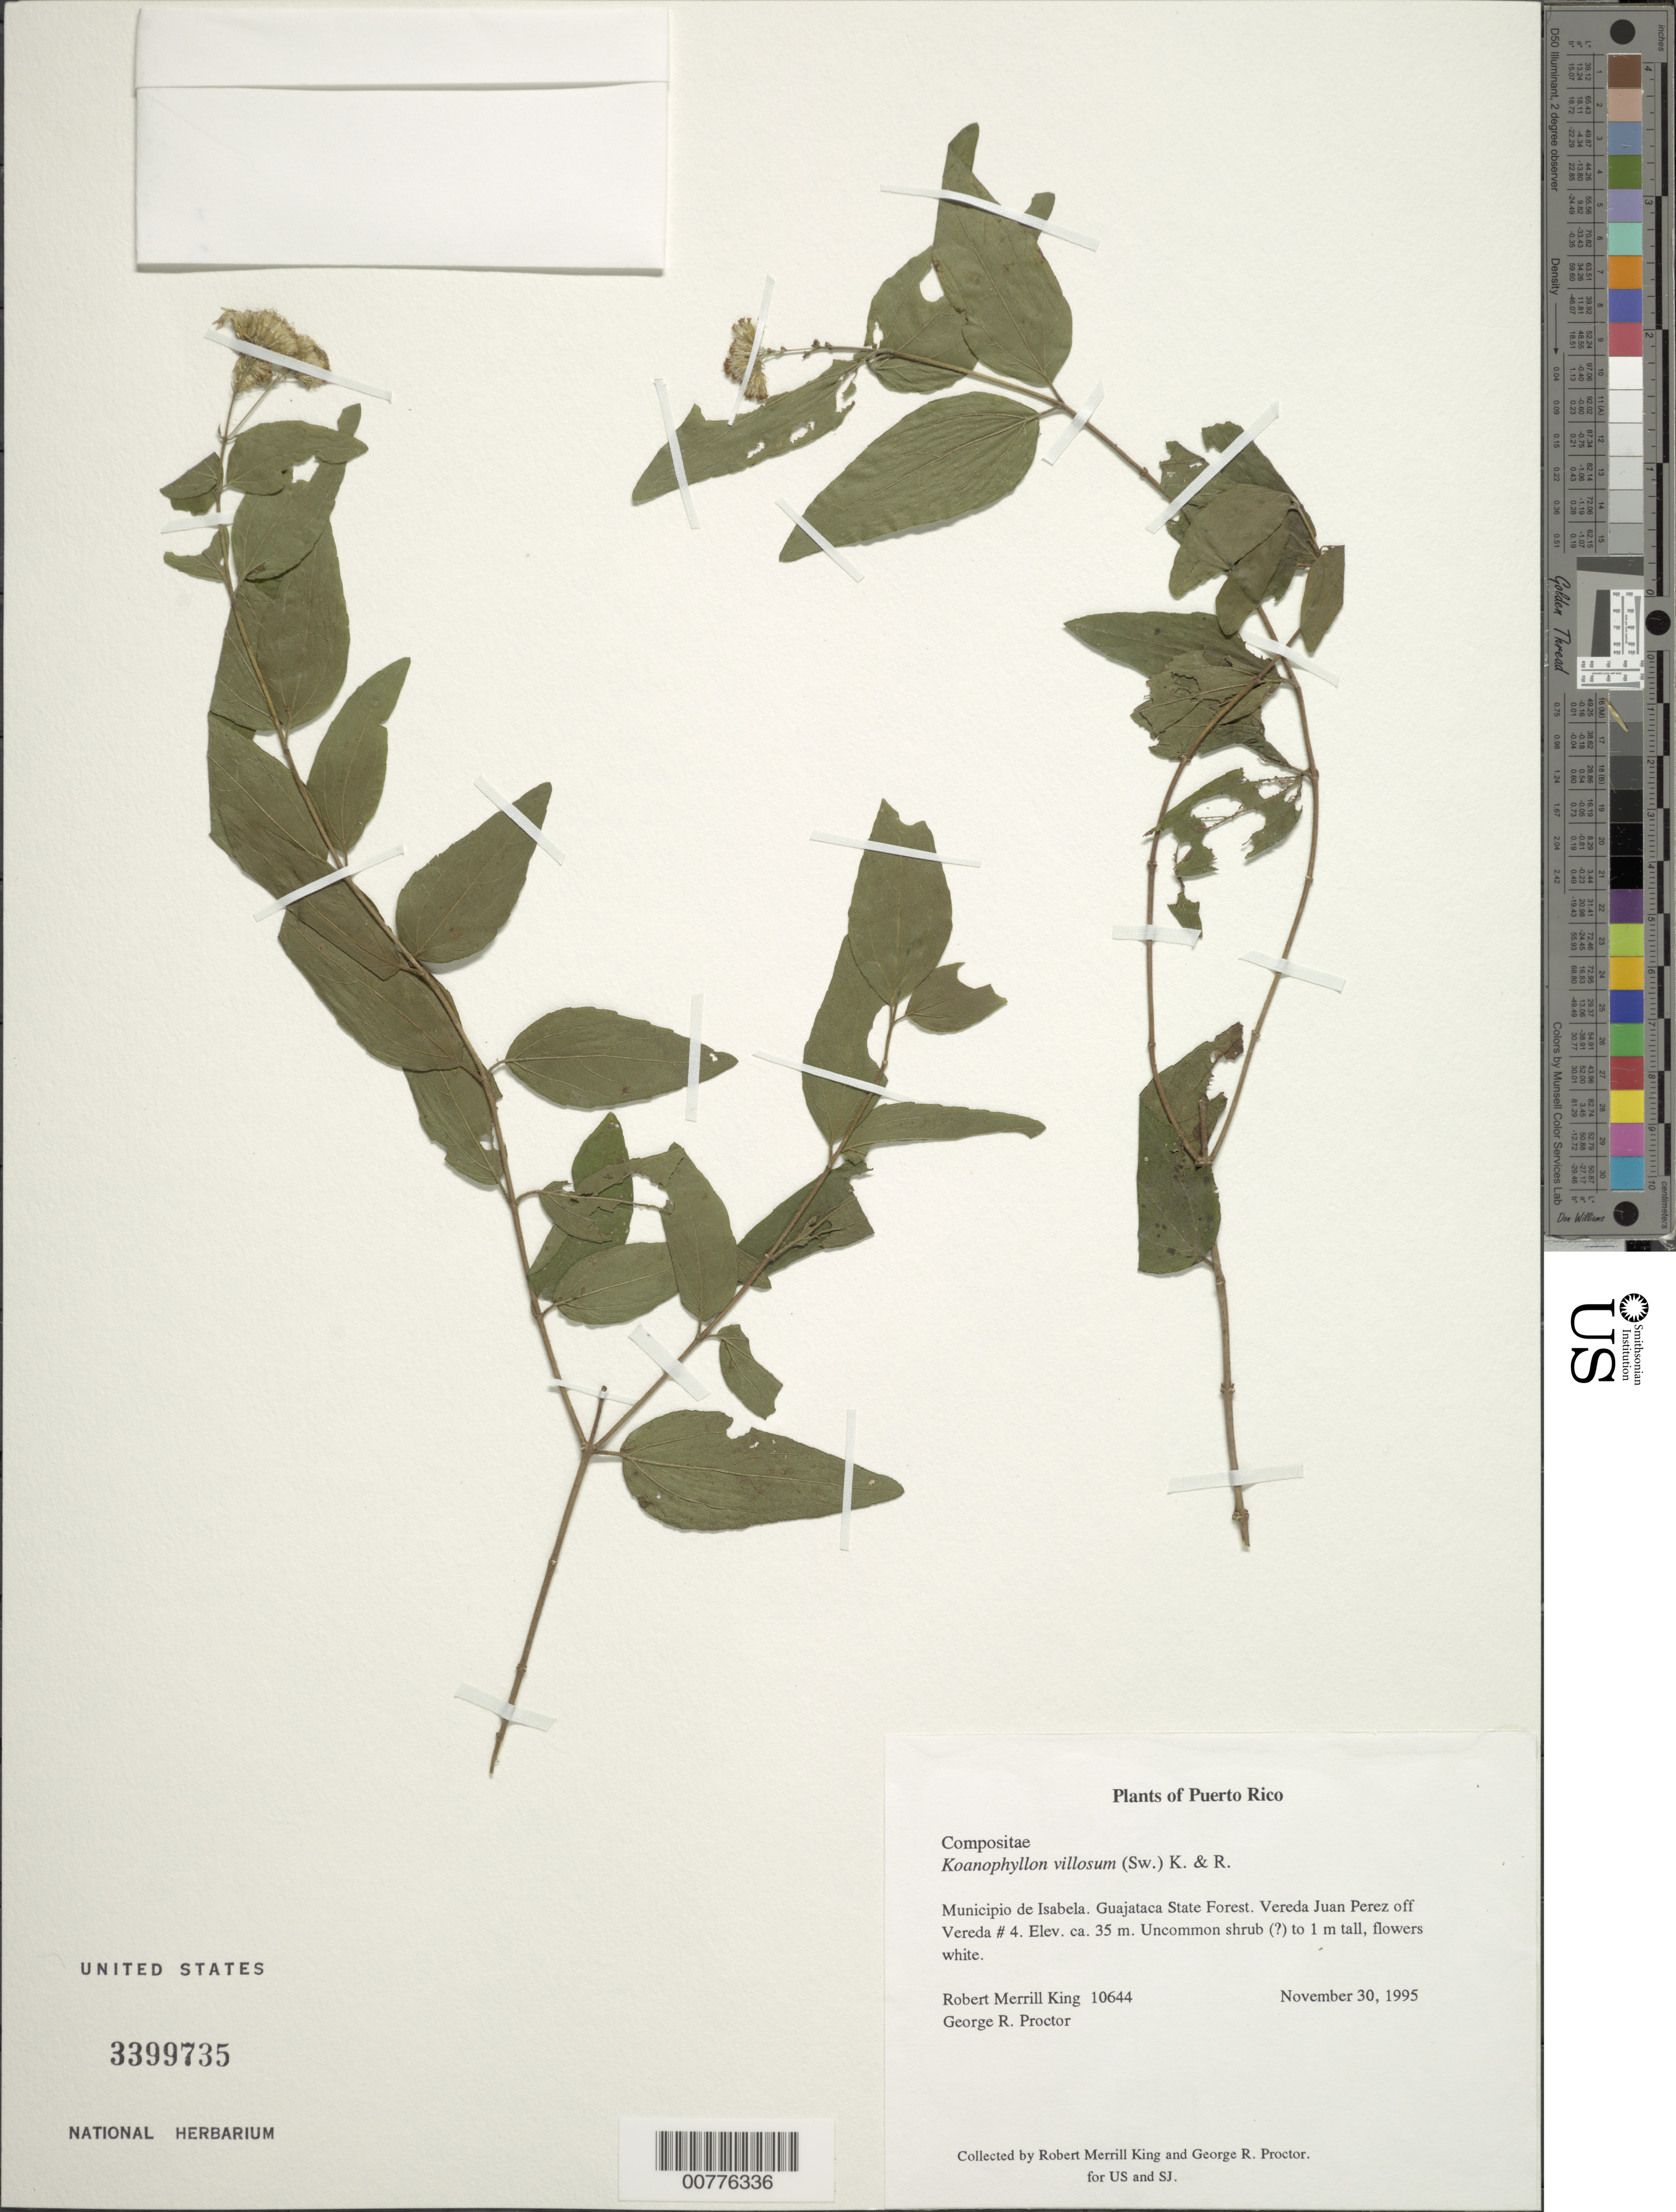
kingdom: Plantae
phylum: Tracheophyta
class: Magnoliopsida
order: Asterales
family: Asteraceae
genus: Koanophyllon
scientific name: Koanophyllon villosum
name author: (Sw.) R.M. King & H. Rob.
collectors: R. M. King & G. R. Proctor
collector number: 10644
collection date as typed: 30 Nov 1995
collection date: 1995-11-30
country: Puerto Rico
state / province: Isabela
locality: Municipio de Isabela. Guajataca State Forest. Vereda Juan Perez, off Vereda #4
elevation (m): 35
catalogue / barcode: US 3399735